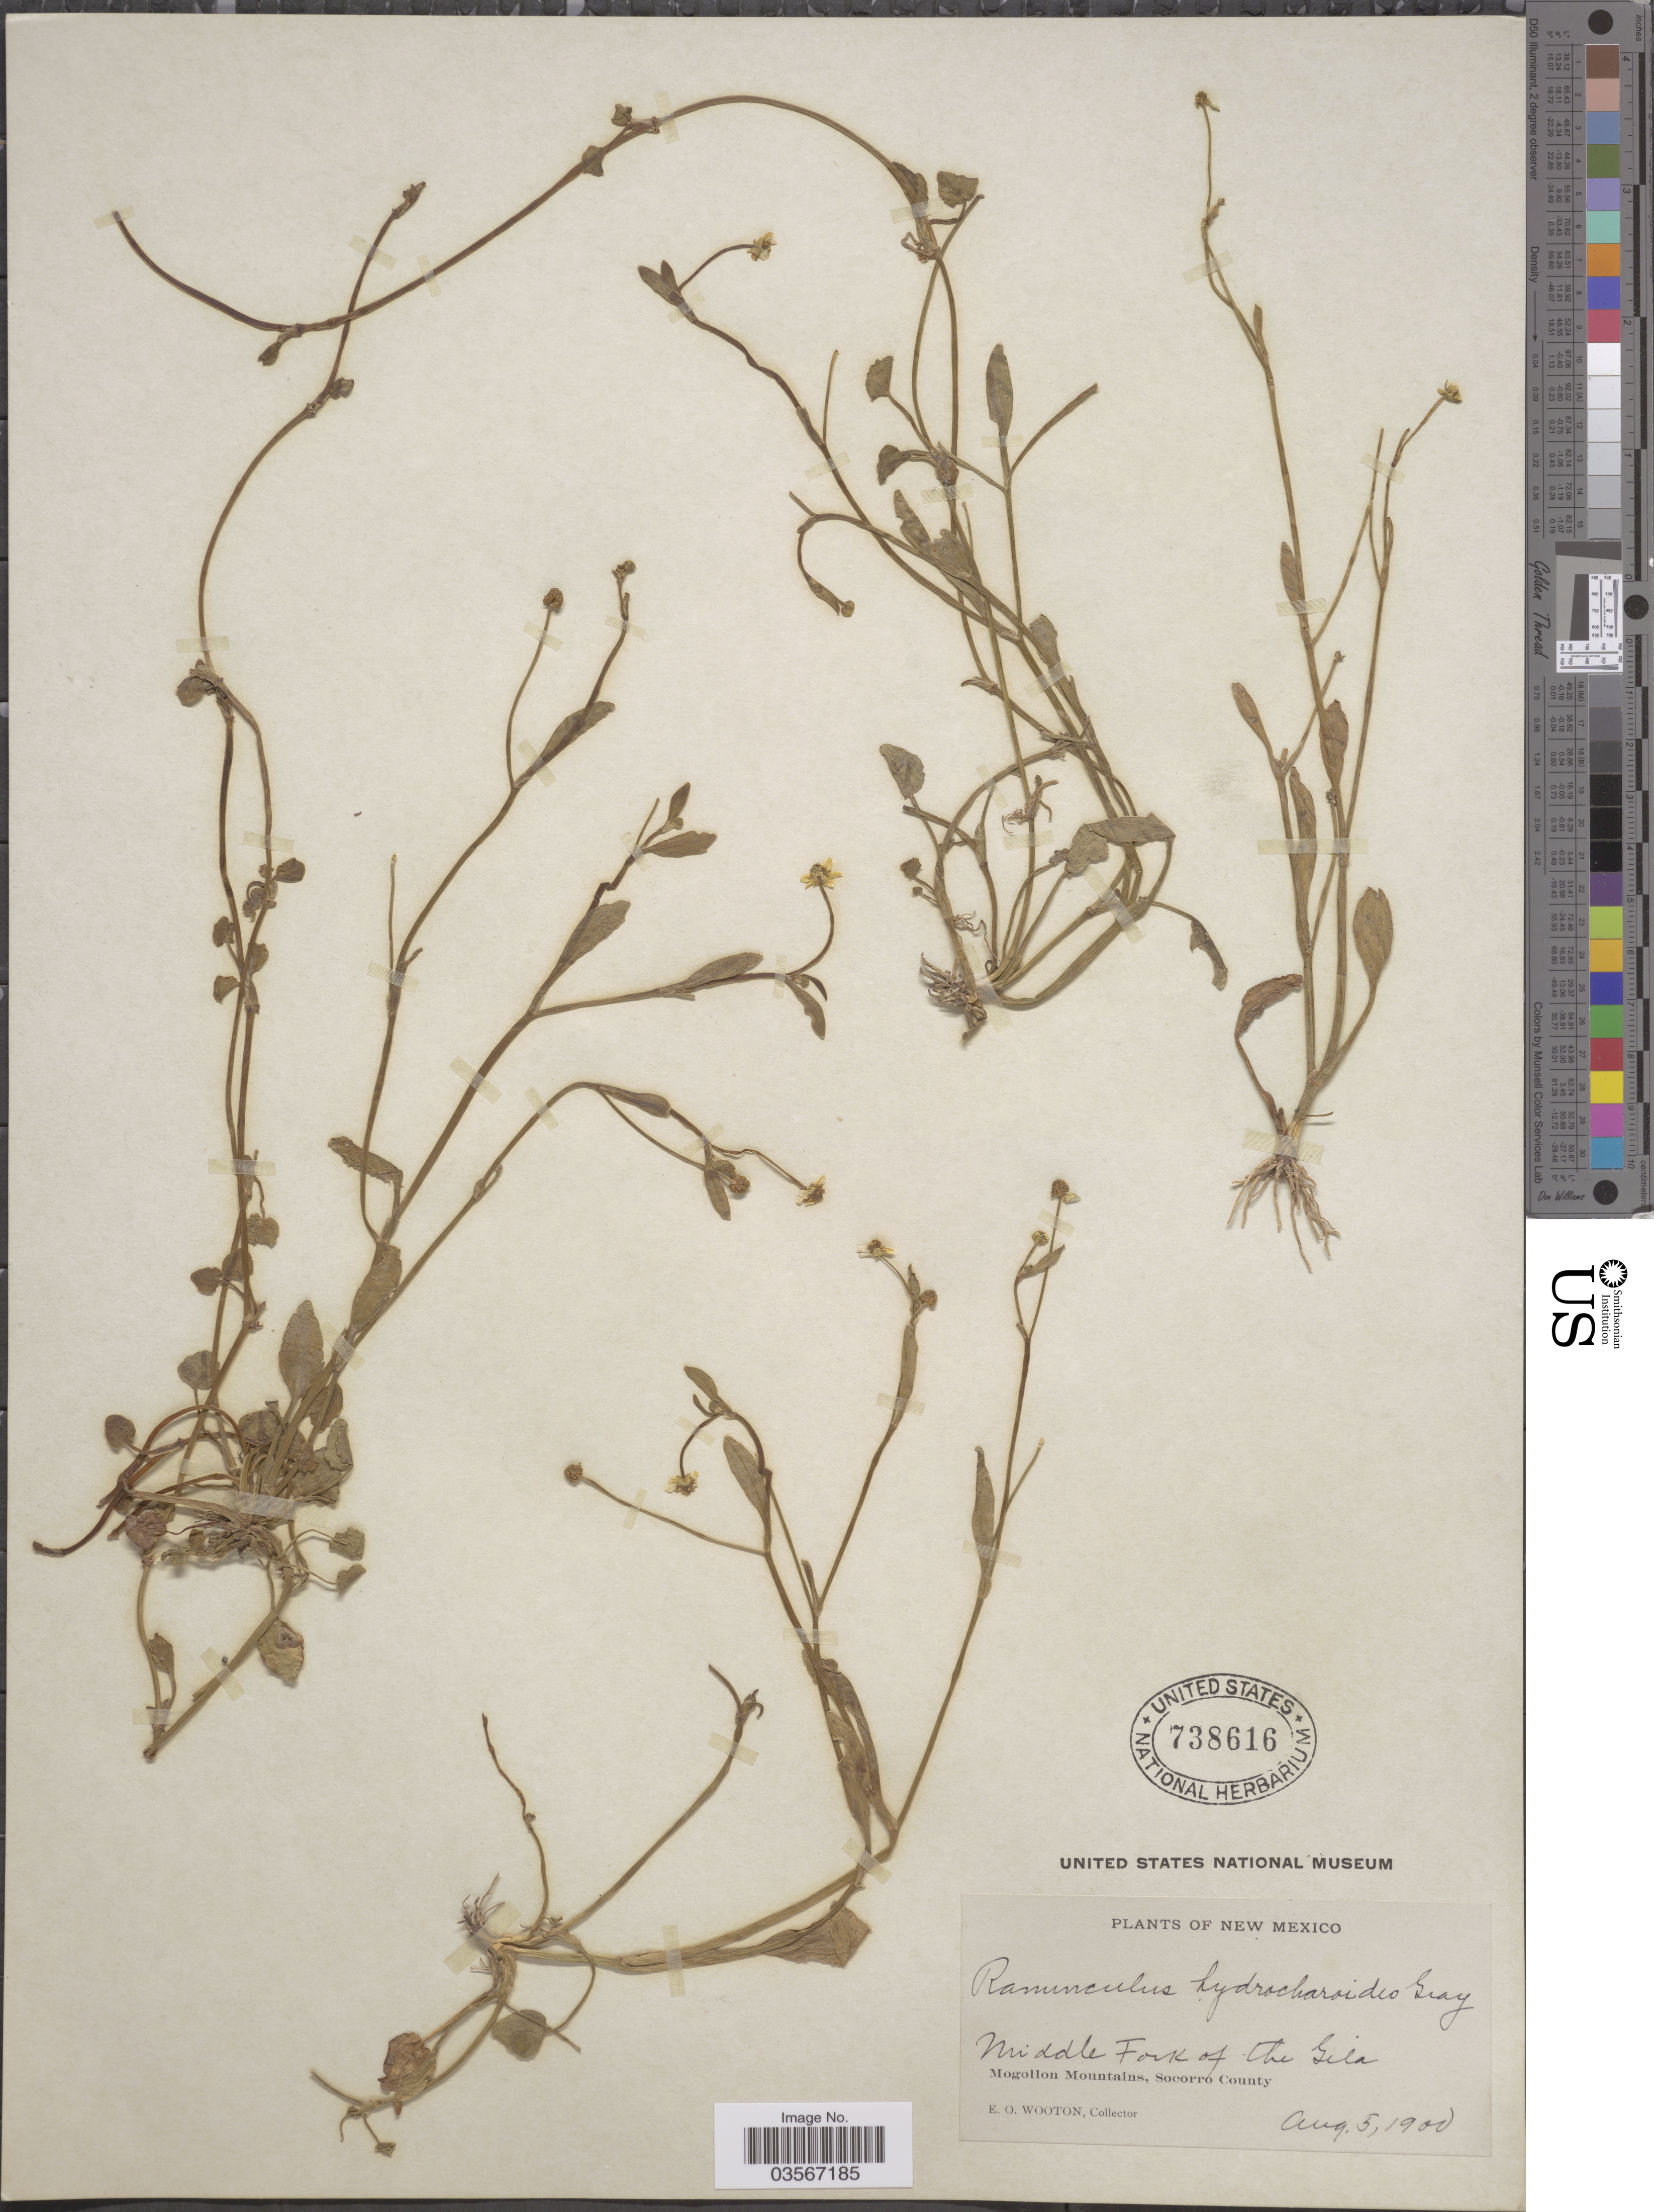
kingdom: Plantae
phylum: Tracheophyta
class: Magnoliopsida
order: Ranunculales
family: Ranunculaceae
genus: Ranunculus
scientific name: Ranunculus hydrocharoides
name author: A. Gray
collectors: E. O. Wooton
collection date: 1900-08-05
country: United States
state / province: New Mexico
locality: Middle Fork of the Gila. Mogollon Mountains, Socorro County.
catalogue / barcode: US 738616